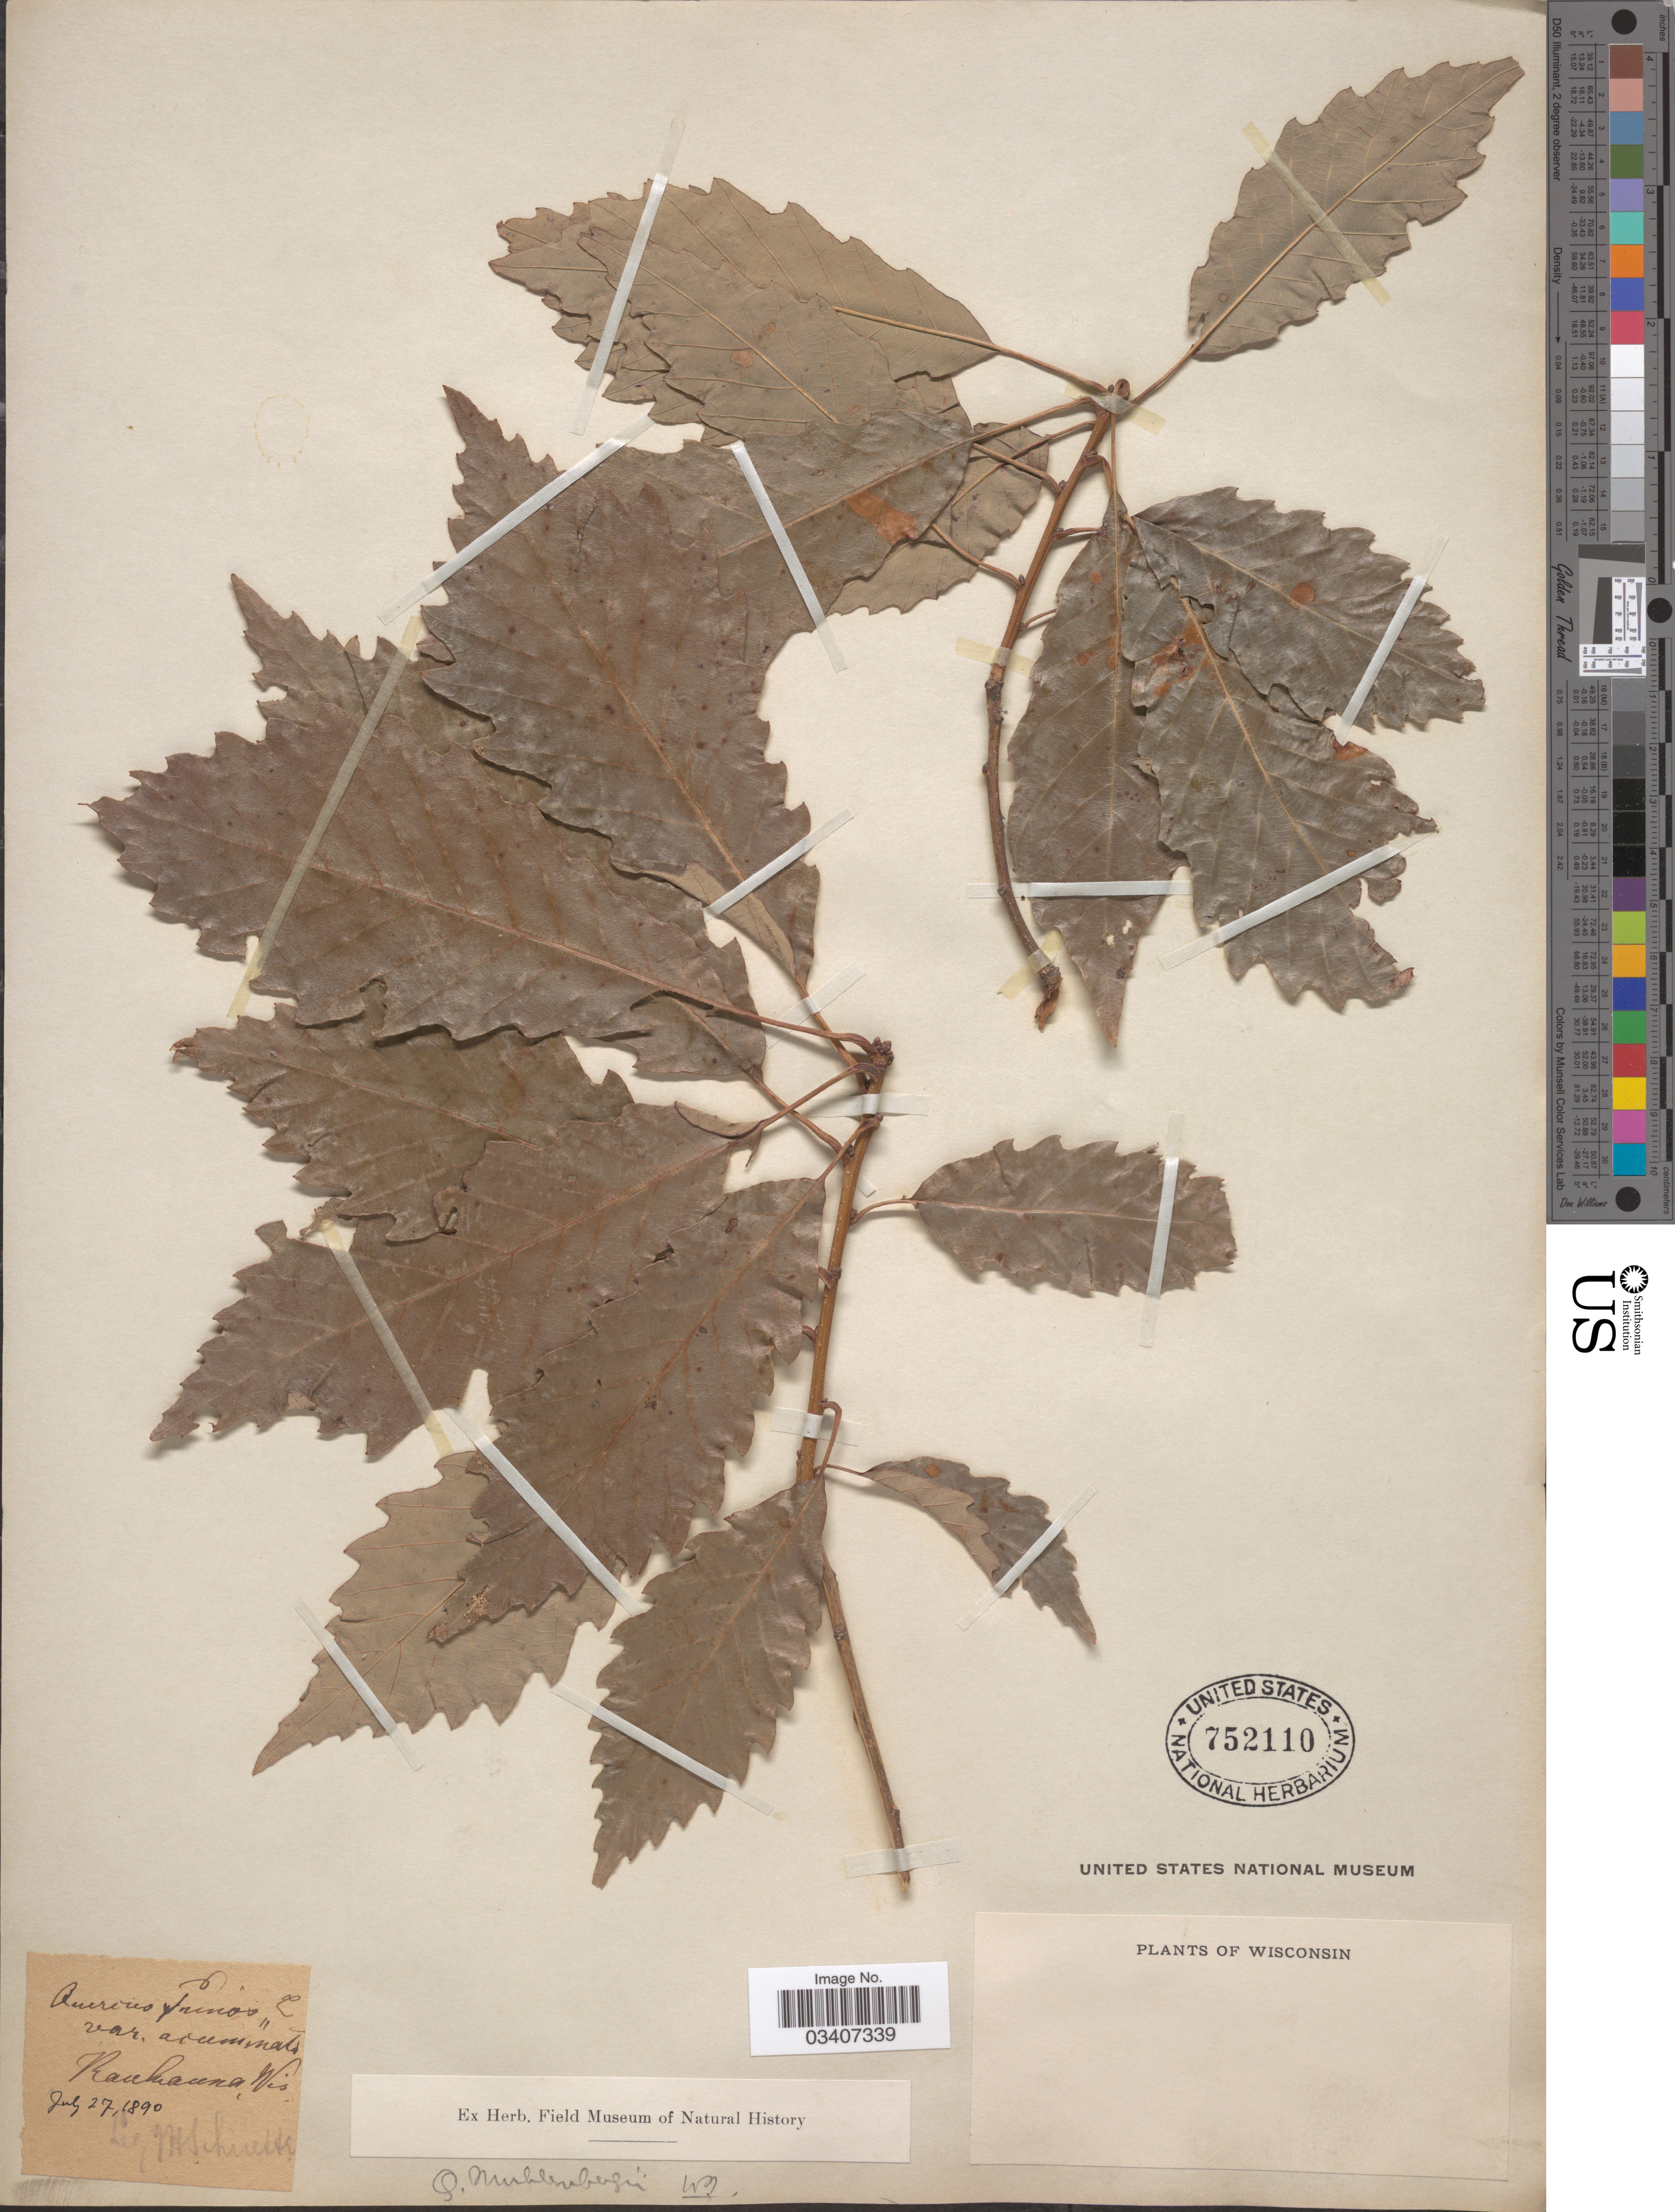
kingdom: Plantae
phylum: Tracheophyta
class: Magnoliopsida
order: Fagales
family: Fagaceae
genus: Quercus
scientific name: Quercus muehlenbergii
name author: Engelm.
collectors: J. H. Schuette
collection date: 1890-07-27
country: United States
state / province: Wisconsin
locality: Kaukauna.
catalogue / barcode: US 752110